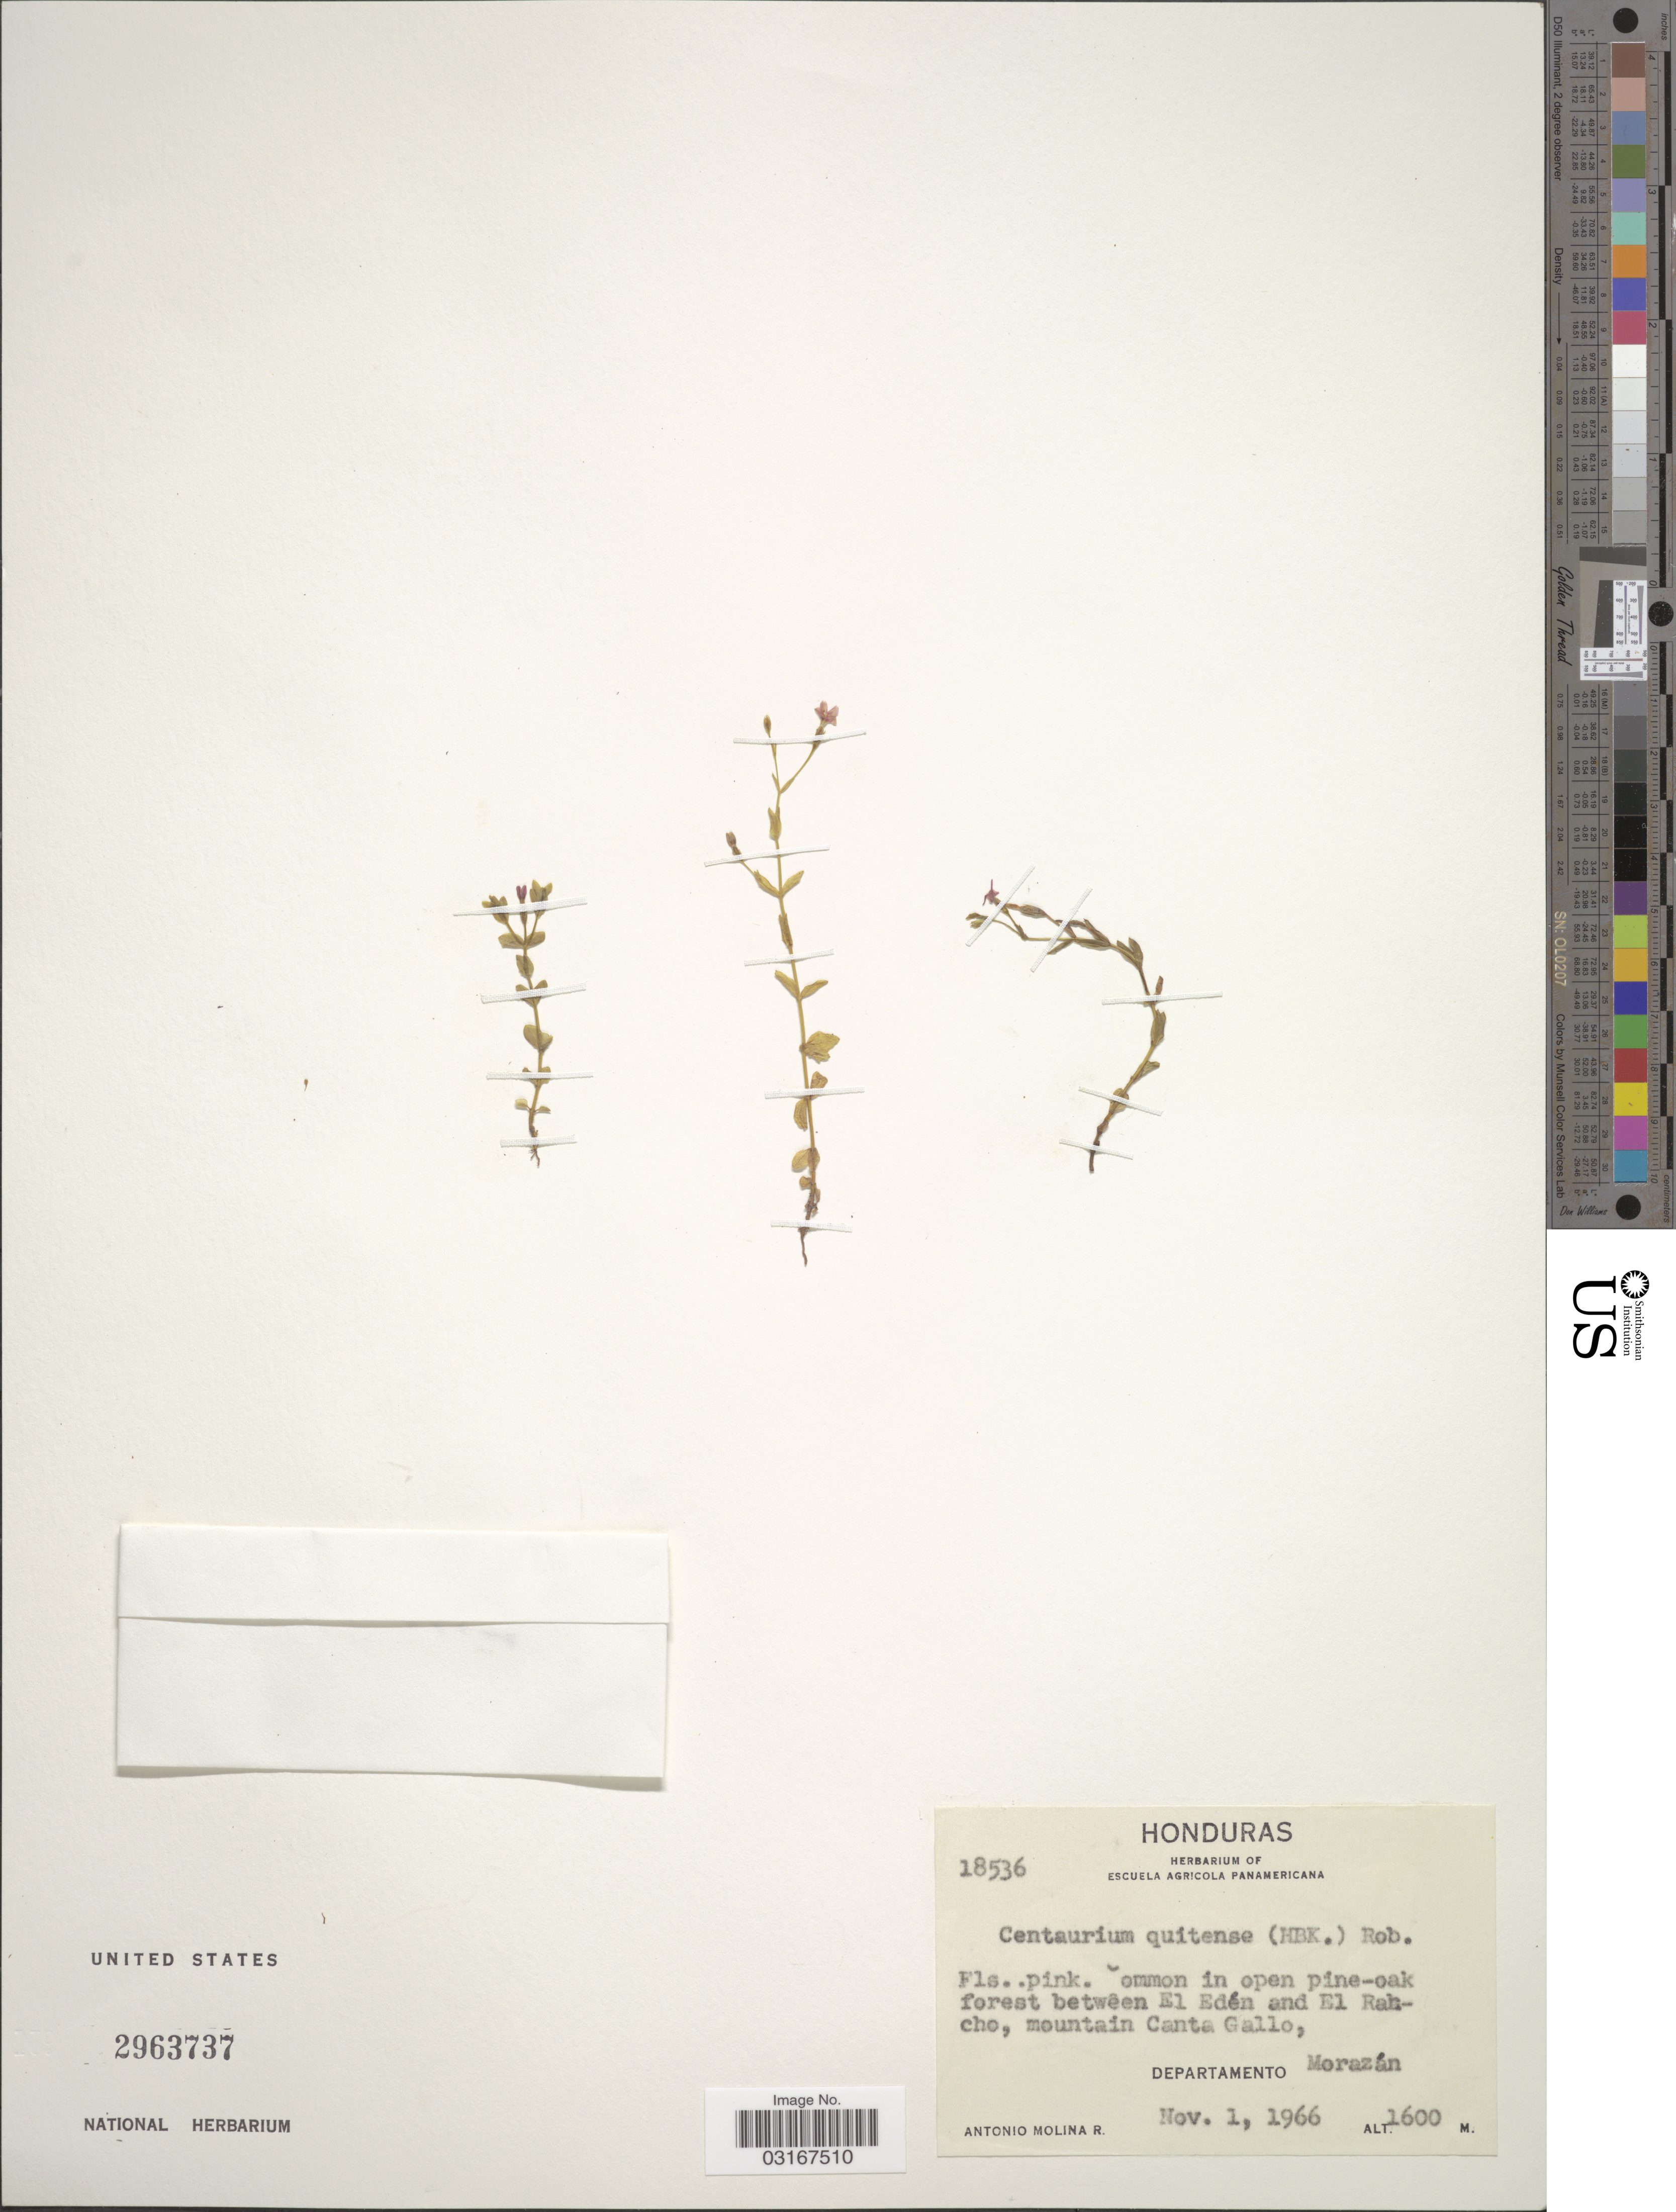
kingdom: Plantae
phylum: Tracheophyta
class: Magnoliopsida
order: Gentianales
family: Gentianaceae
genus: Centaurium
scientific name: Centaurium quitense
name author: (Kunth) B.L. Rob.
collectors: A. Molina R.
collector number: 18536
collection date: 1966-11-01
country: Honduras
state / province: Fco. Morazán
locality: Between El Edén and El Rancho, mountain Canta Gallo, Departamento Morazán.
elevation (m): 1600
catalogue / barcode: US 2963737